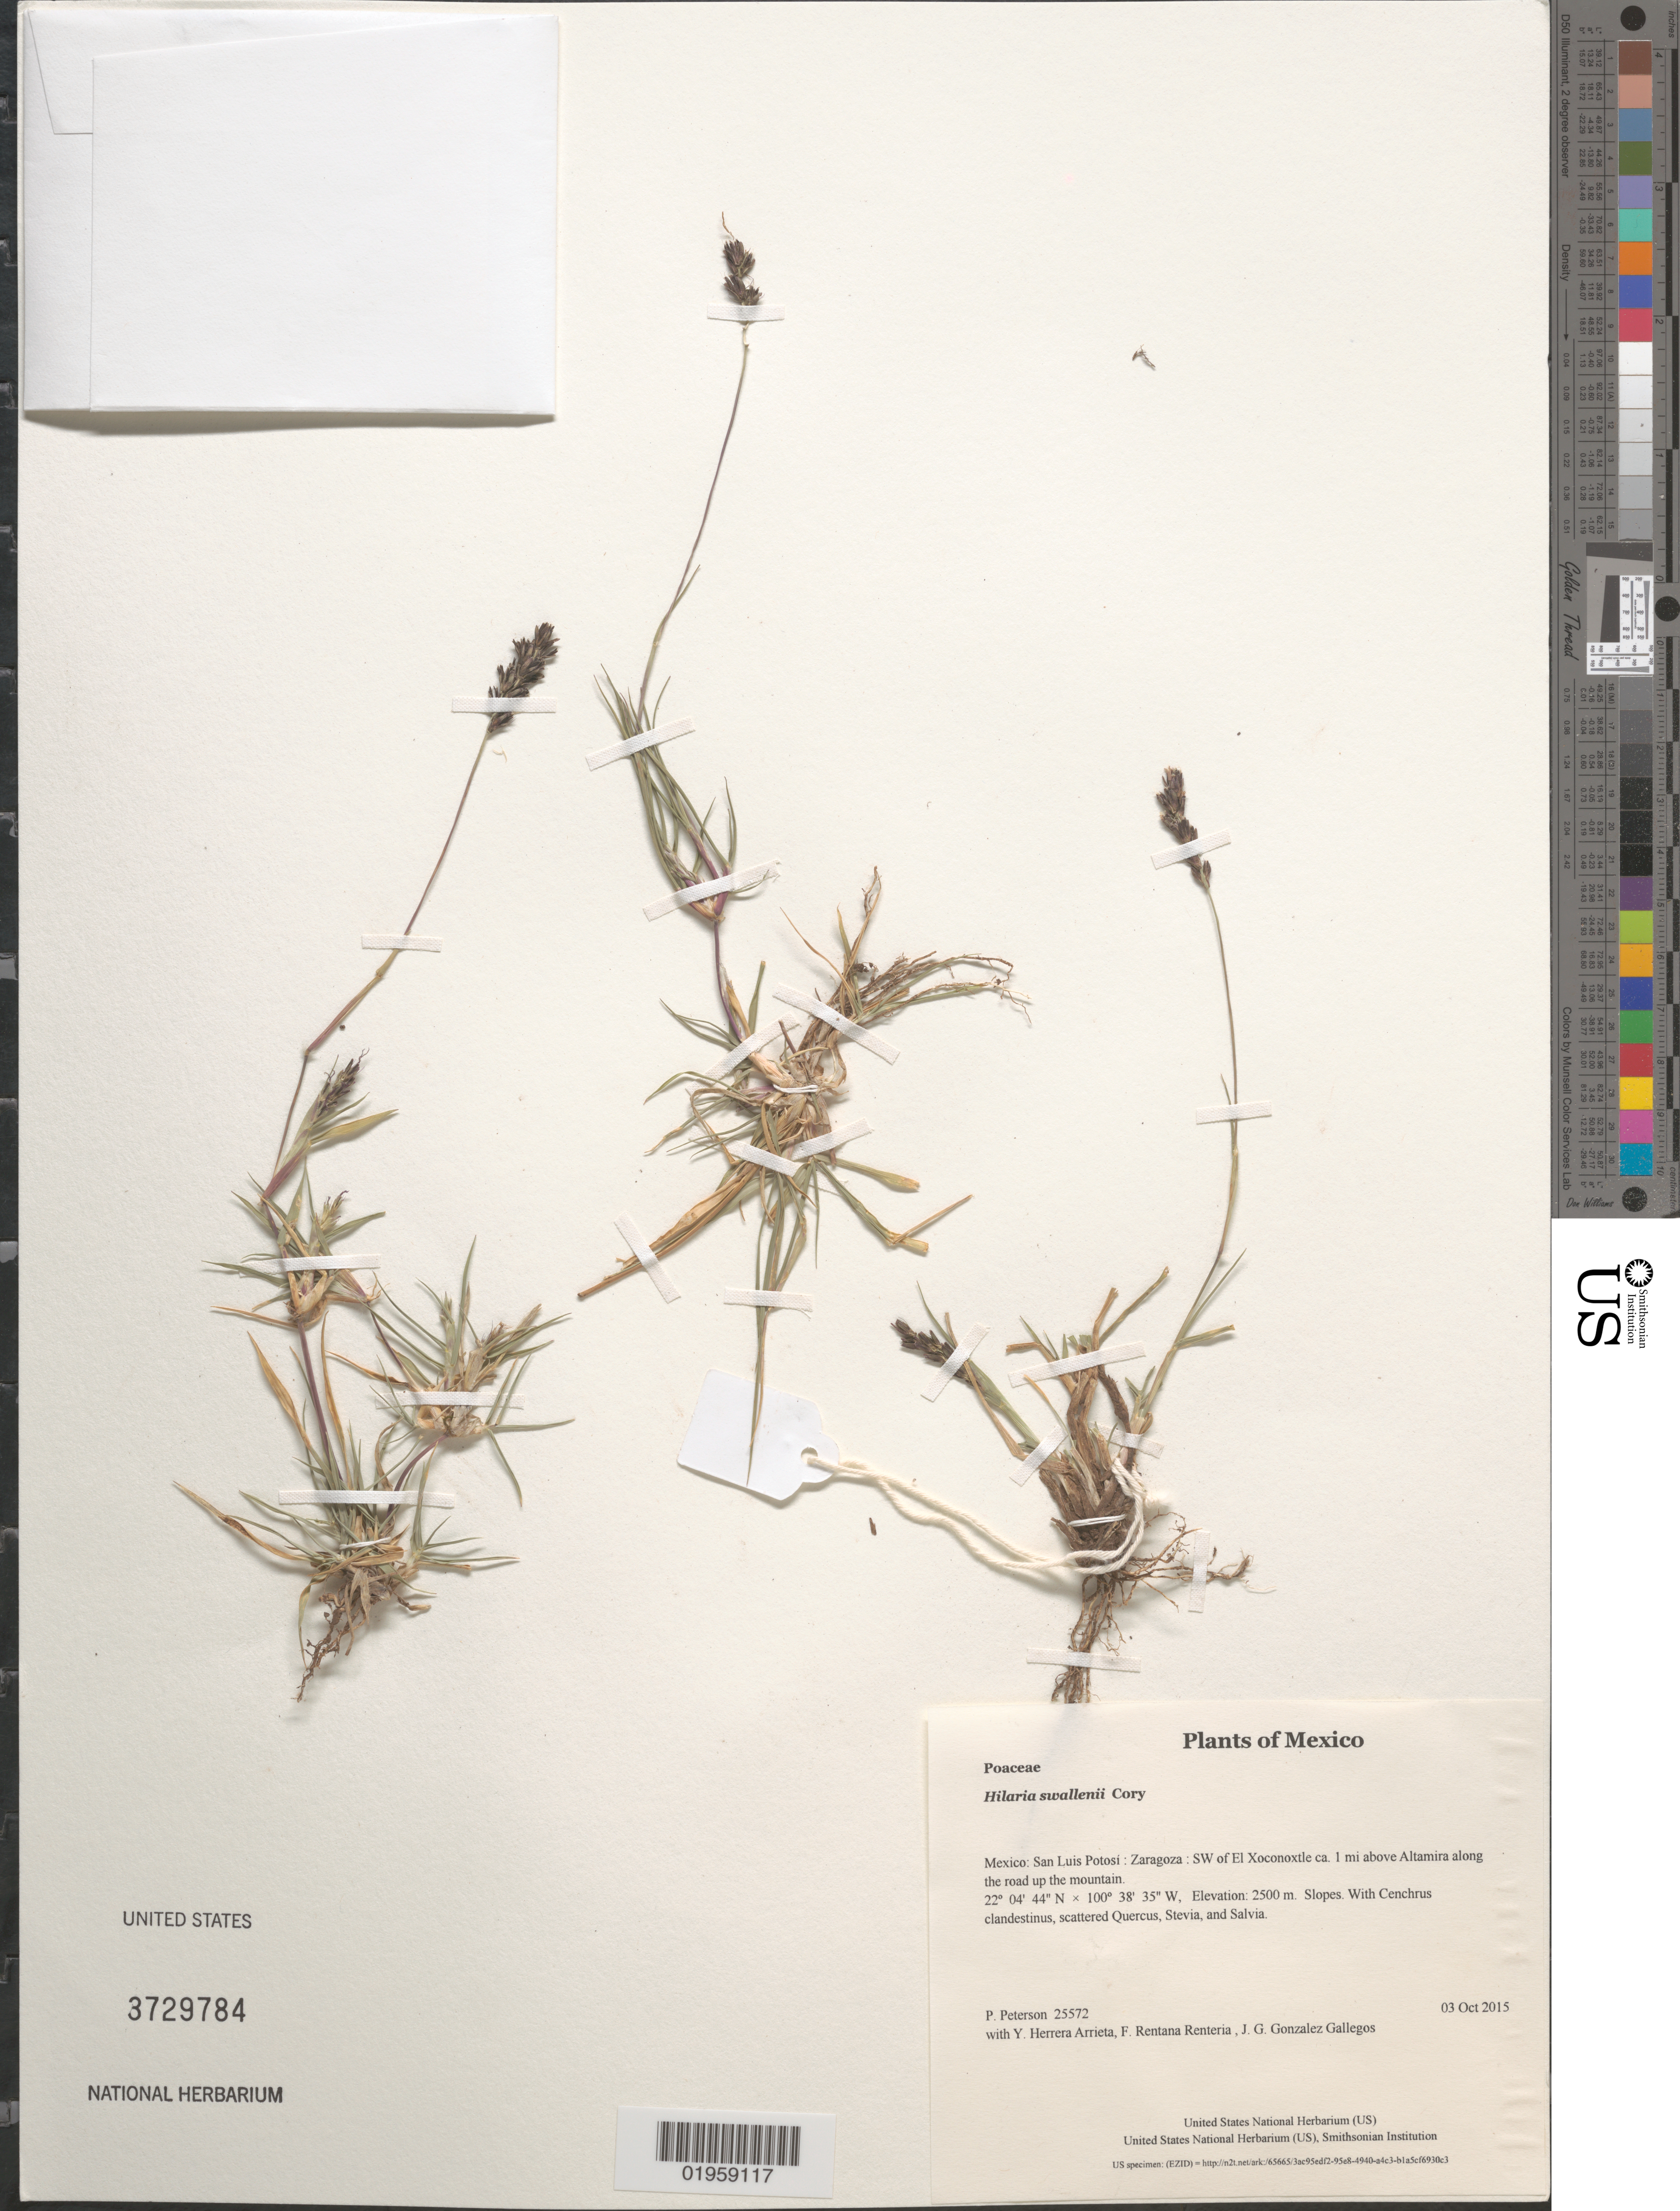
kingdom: Plantae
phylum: Tracheophyta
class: Liliopsida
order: Poales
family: Poaceae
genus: Hilaria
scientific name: Hilaria swallenii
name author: Cory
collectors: P. M. Peterson, Y. Herrera Arrieta, F. Rentana Renteria & J. G. Gonzalez Gallegos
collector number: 25572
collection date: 2015-10-03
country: Mexico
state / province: San Luis Potosí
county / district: Zaragoza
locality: SW of El Xoconoxtle ca. 1 mi above Altamira along the road up the mountain.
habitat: Slopes.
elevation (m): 2500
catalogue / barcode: US 3729784